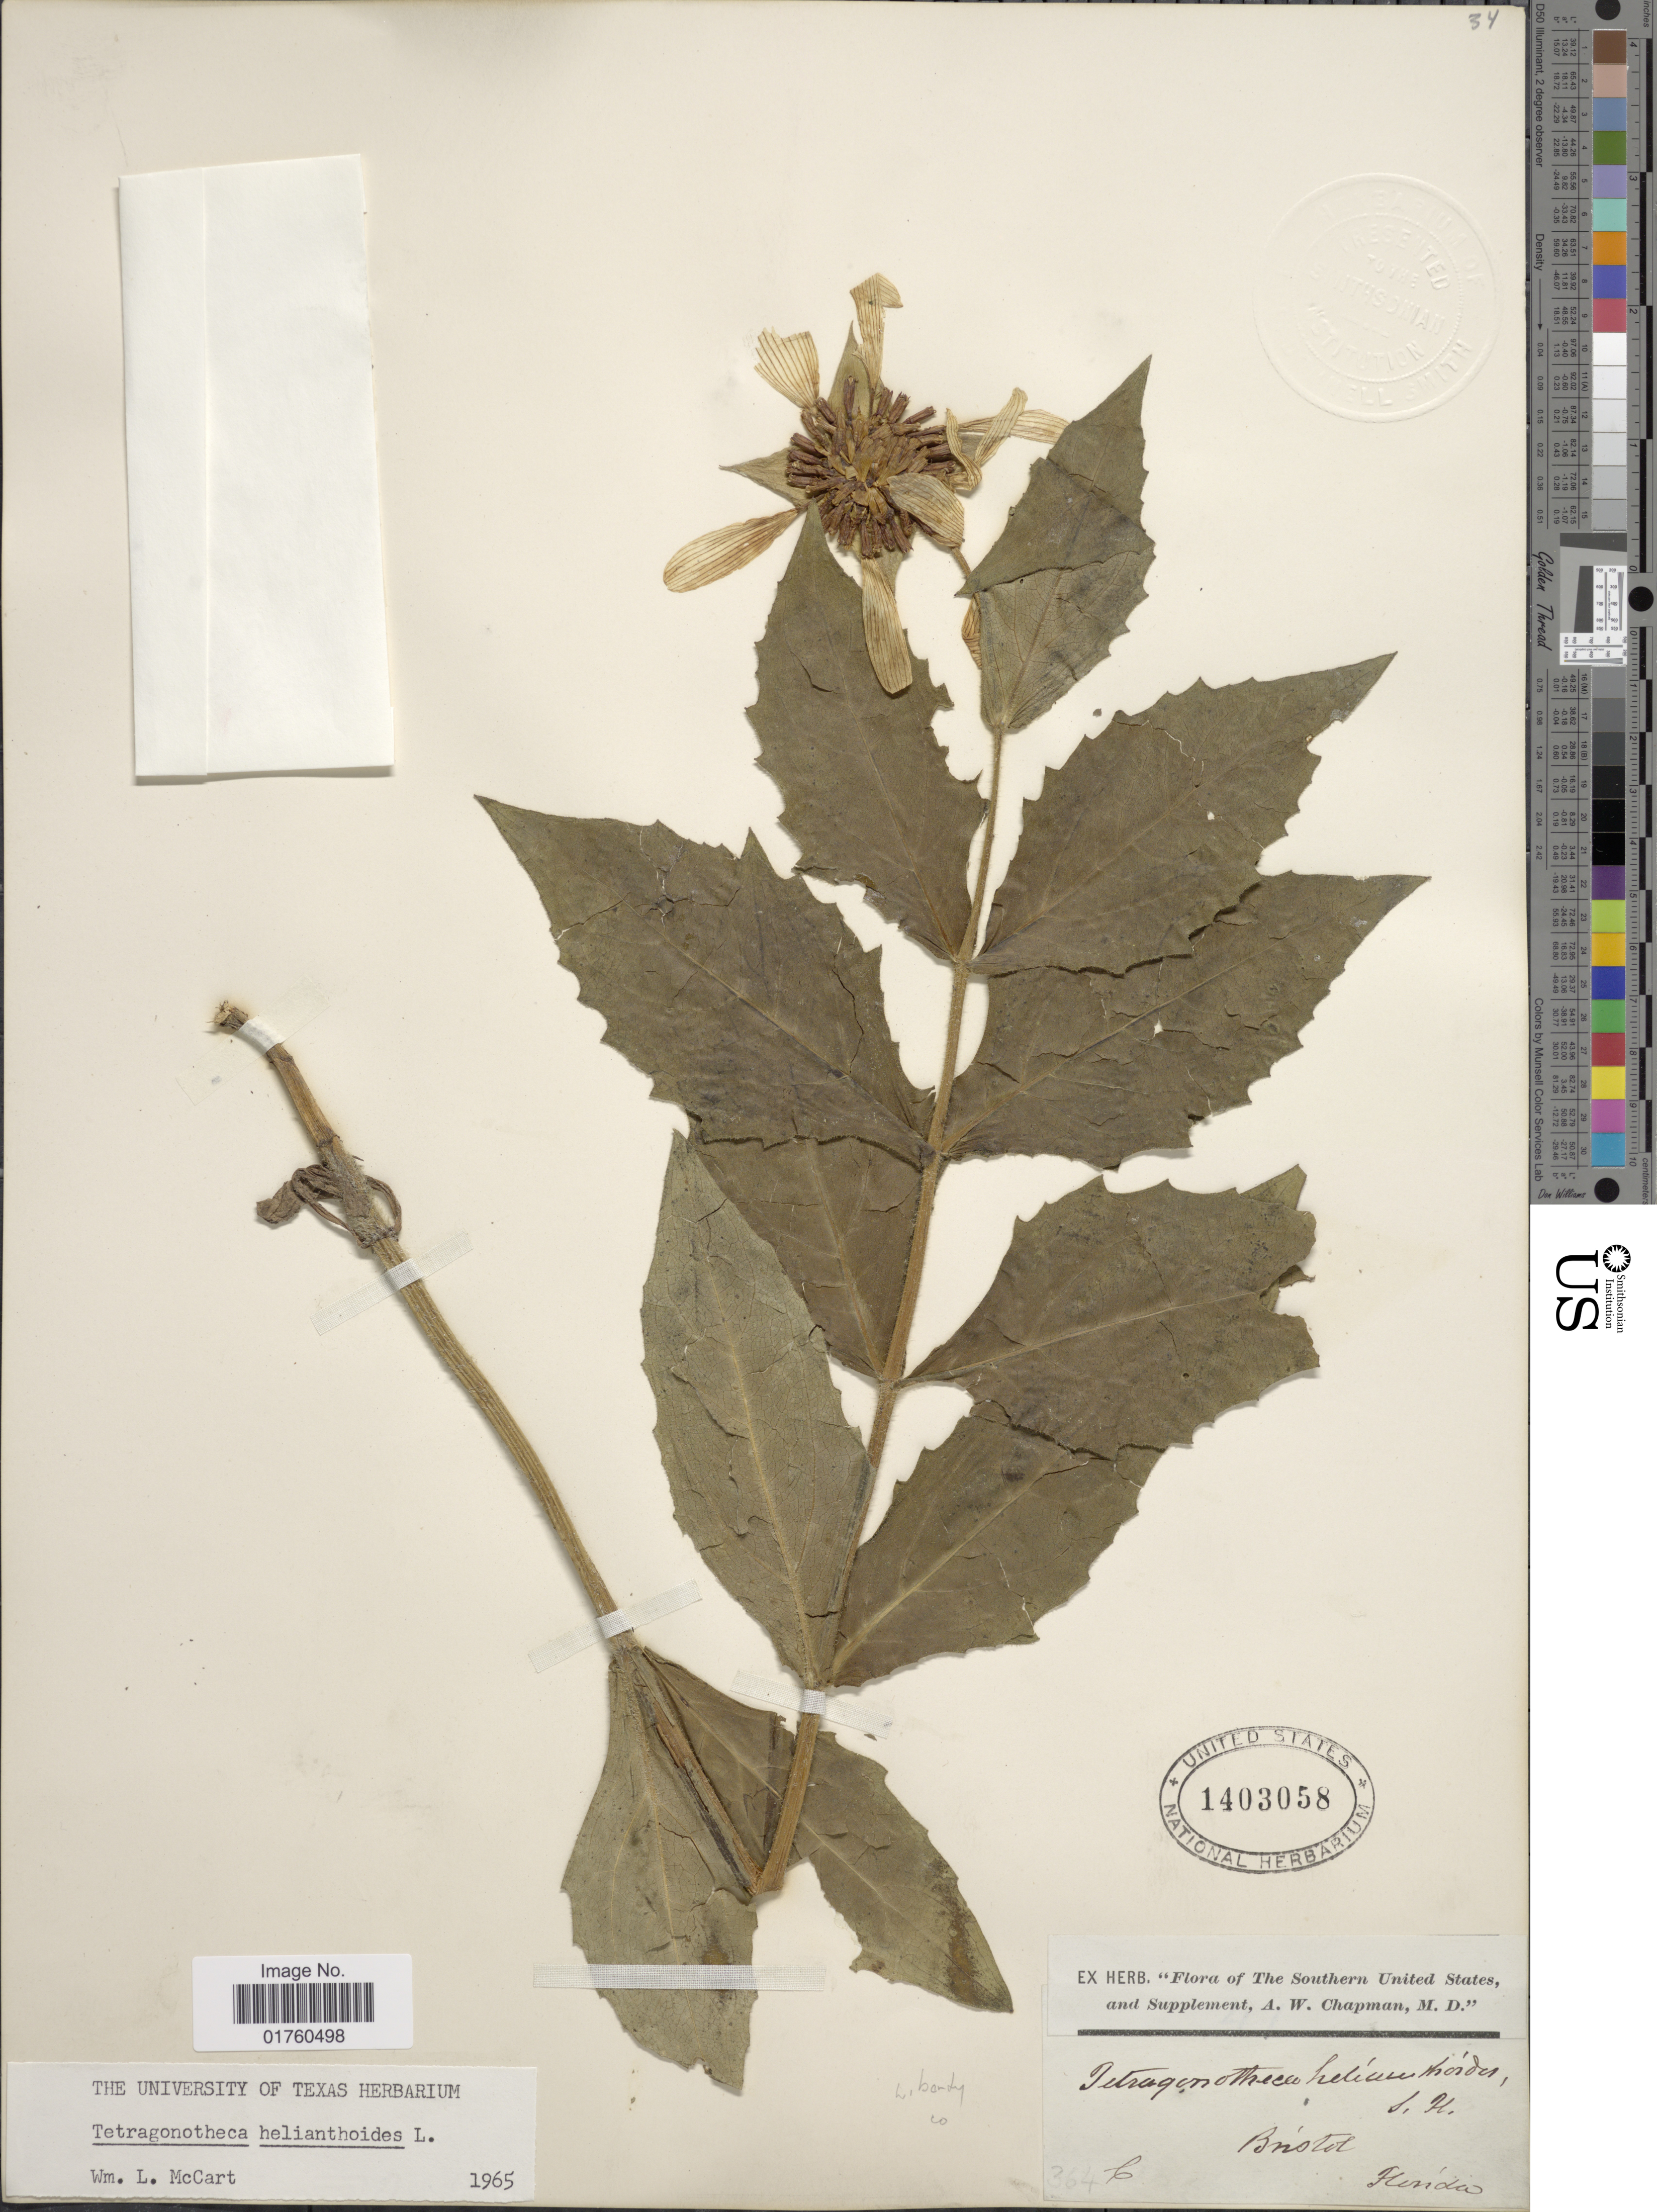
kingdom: Plantae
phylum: Tracheophyta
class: Magnoliopsida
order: Asterales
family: Asteraceae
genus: Tetragonotheca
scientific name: Tetragonotheca helianthoides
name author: L.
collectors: A. W. Chapman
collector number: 364c*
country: United States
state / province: Florida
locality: Bristol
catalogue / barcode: US 1403058